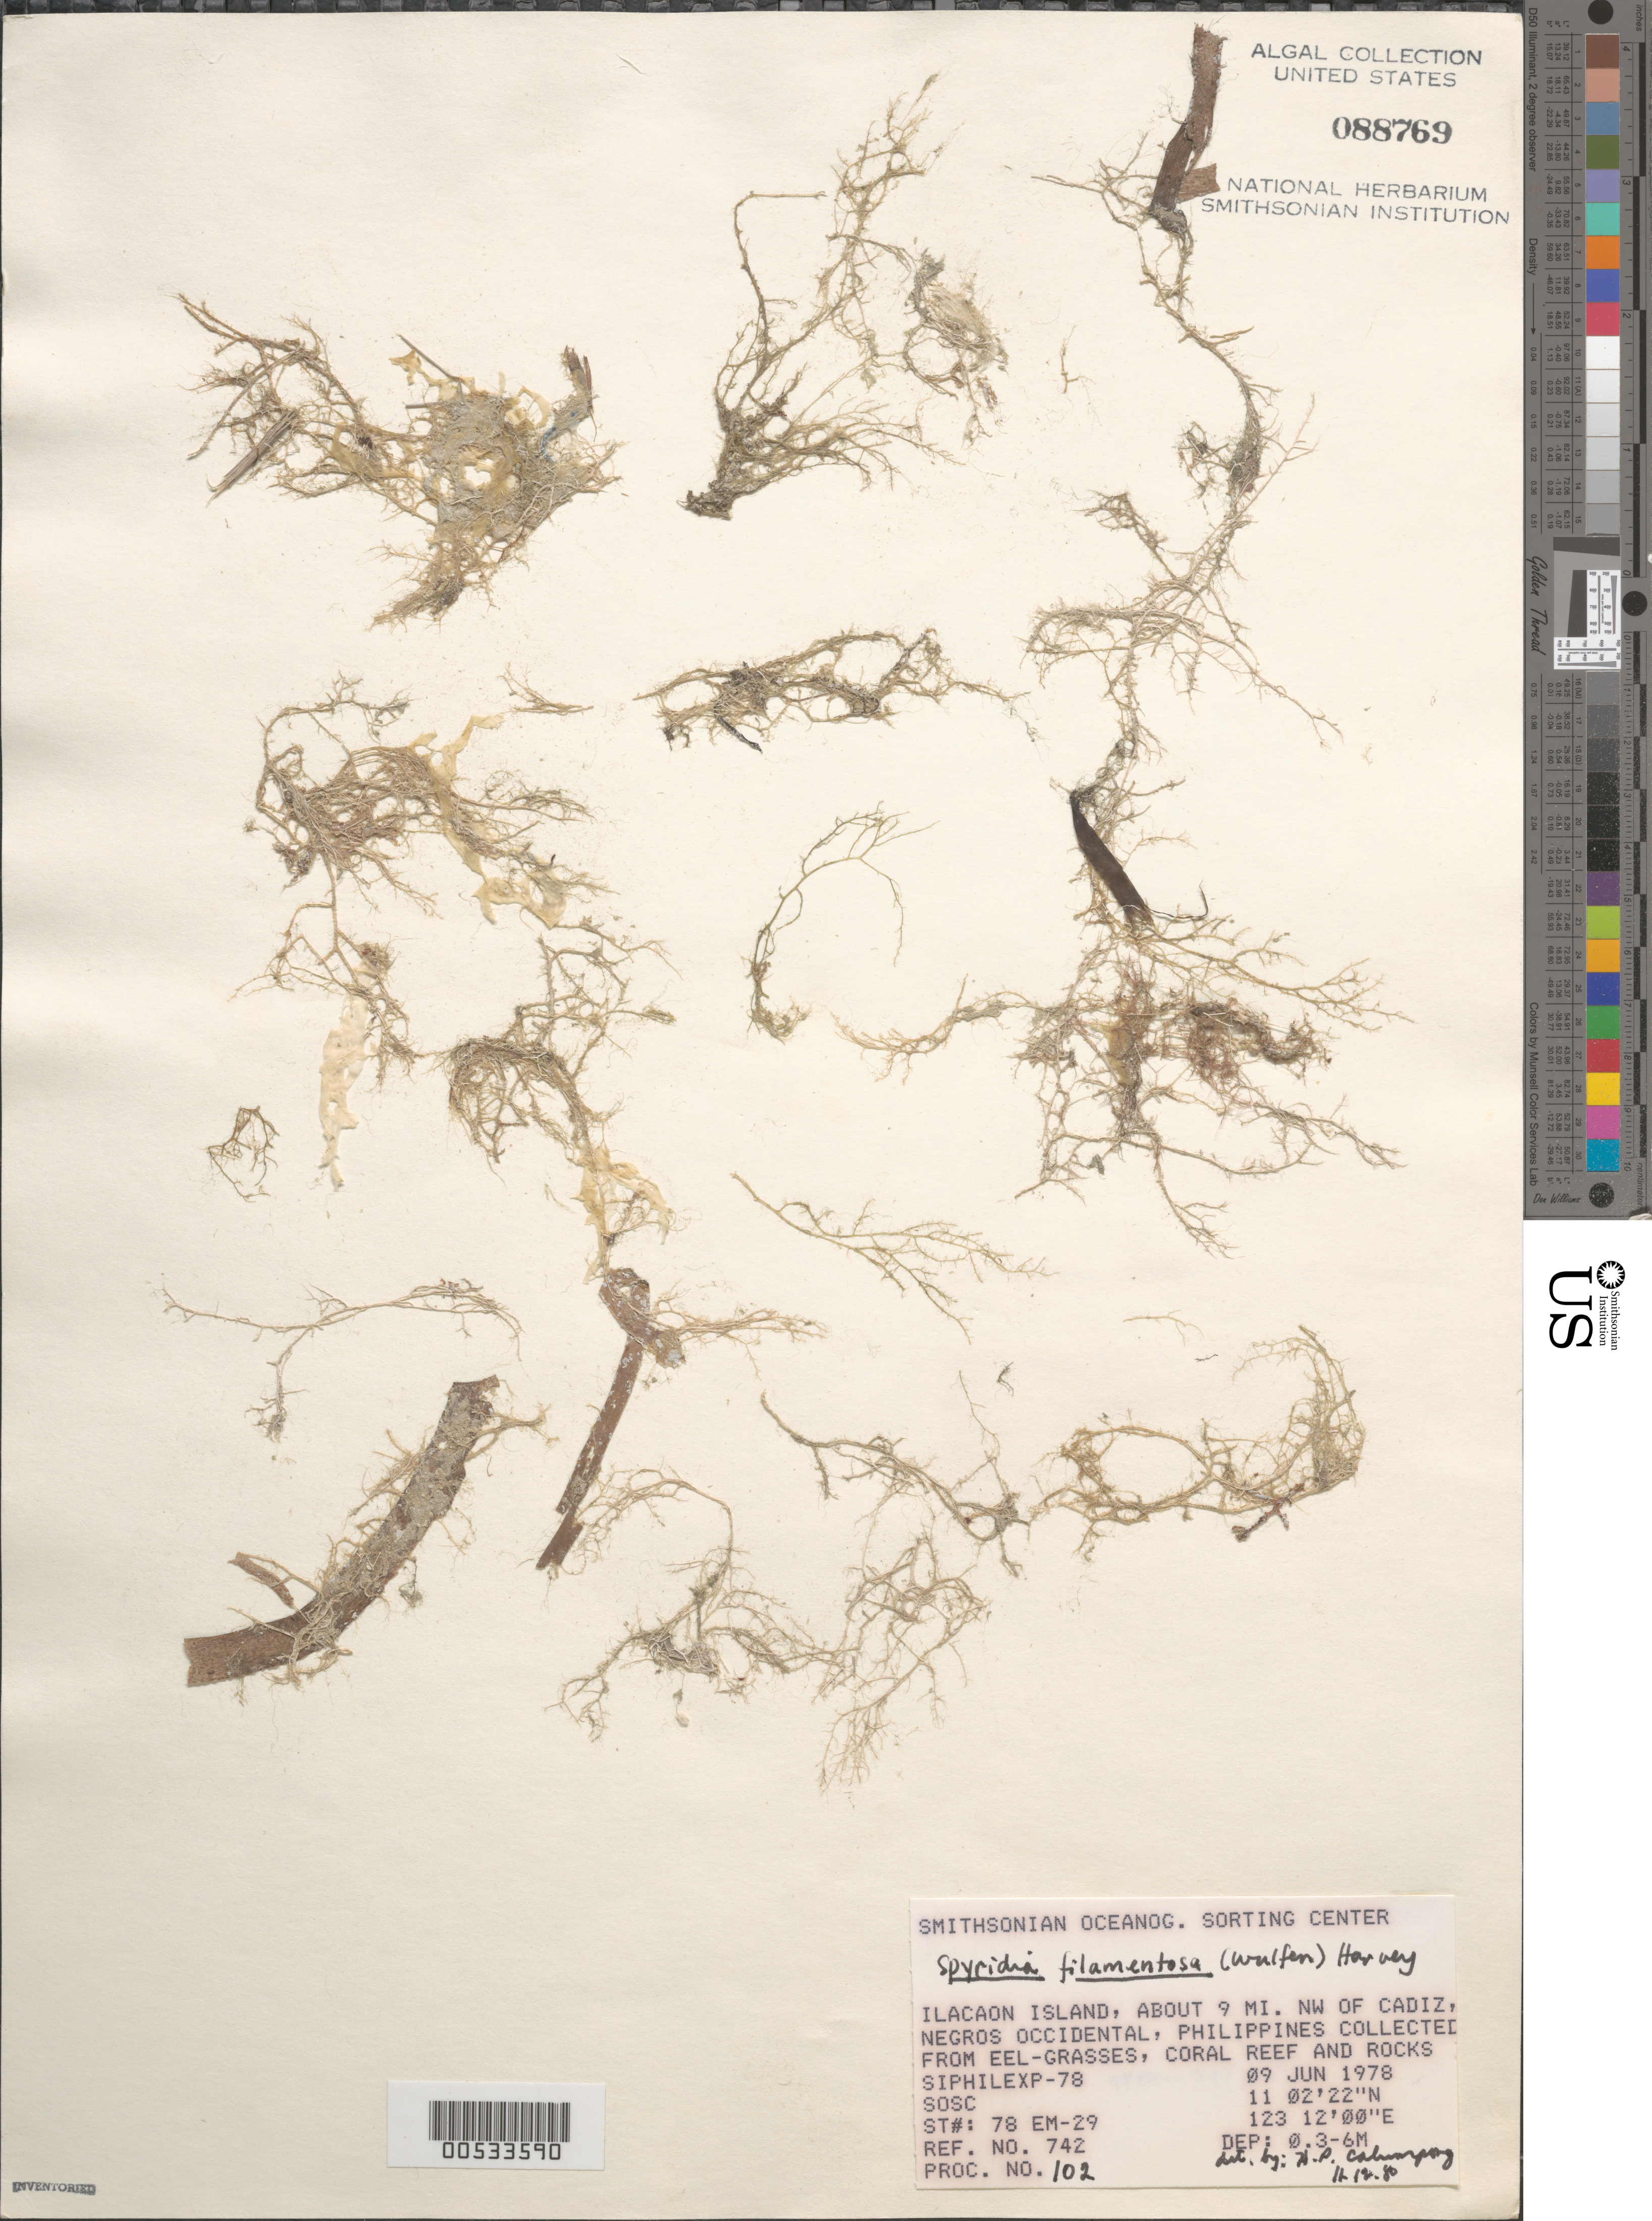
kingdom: Plantae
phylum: Rhodophyta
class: Florideophyceae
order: Ceramiales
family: Spyridiaceae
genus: Spyridia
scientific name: Spyridia filamentosa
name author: (Wulfen) Harv.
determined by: Calumpong, H. P.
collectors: SOSC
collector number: Station 78 Em-29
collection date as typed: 09 Jun 1978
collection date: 1978-06-09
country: Philippines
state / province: Western Visayas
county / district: Negros Occidental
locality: Ilacaon island, northwest of cadiz, negros occidental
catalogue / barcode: US 88769